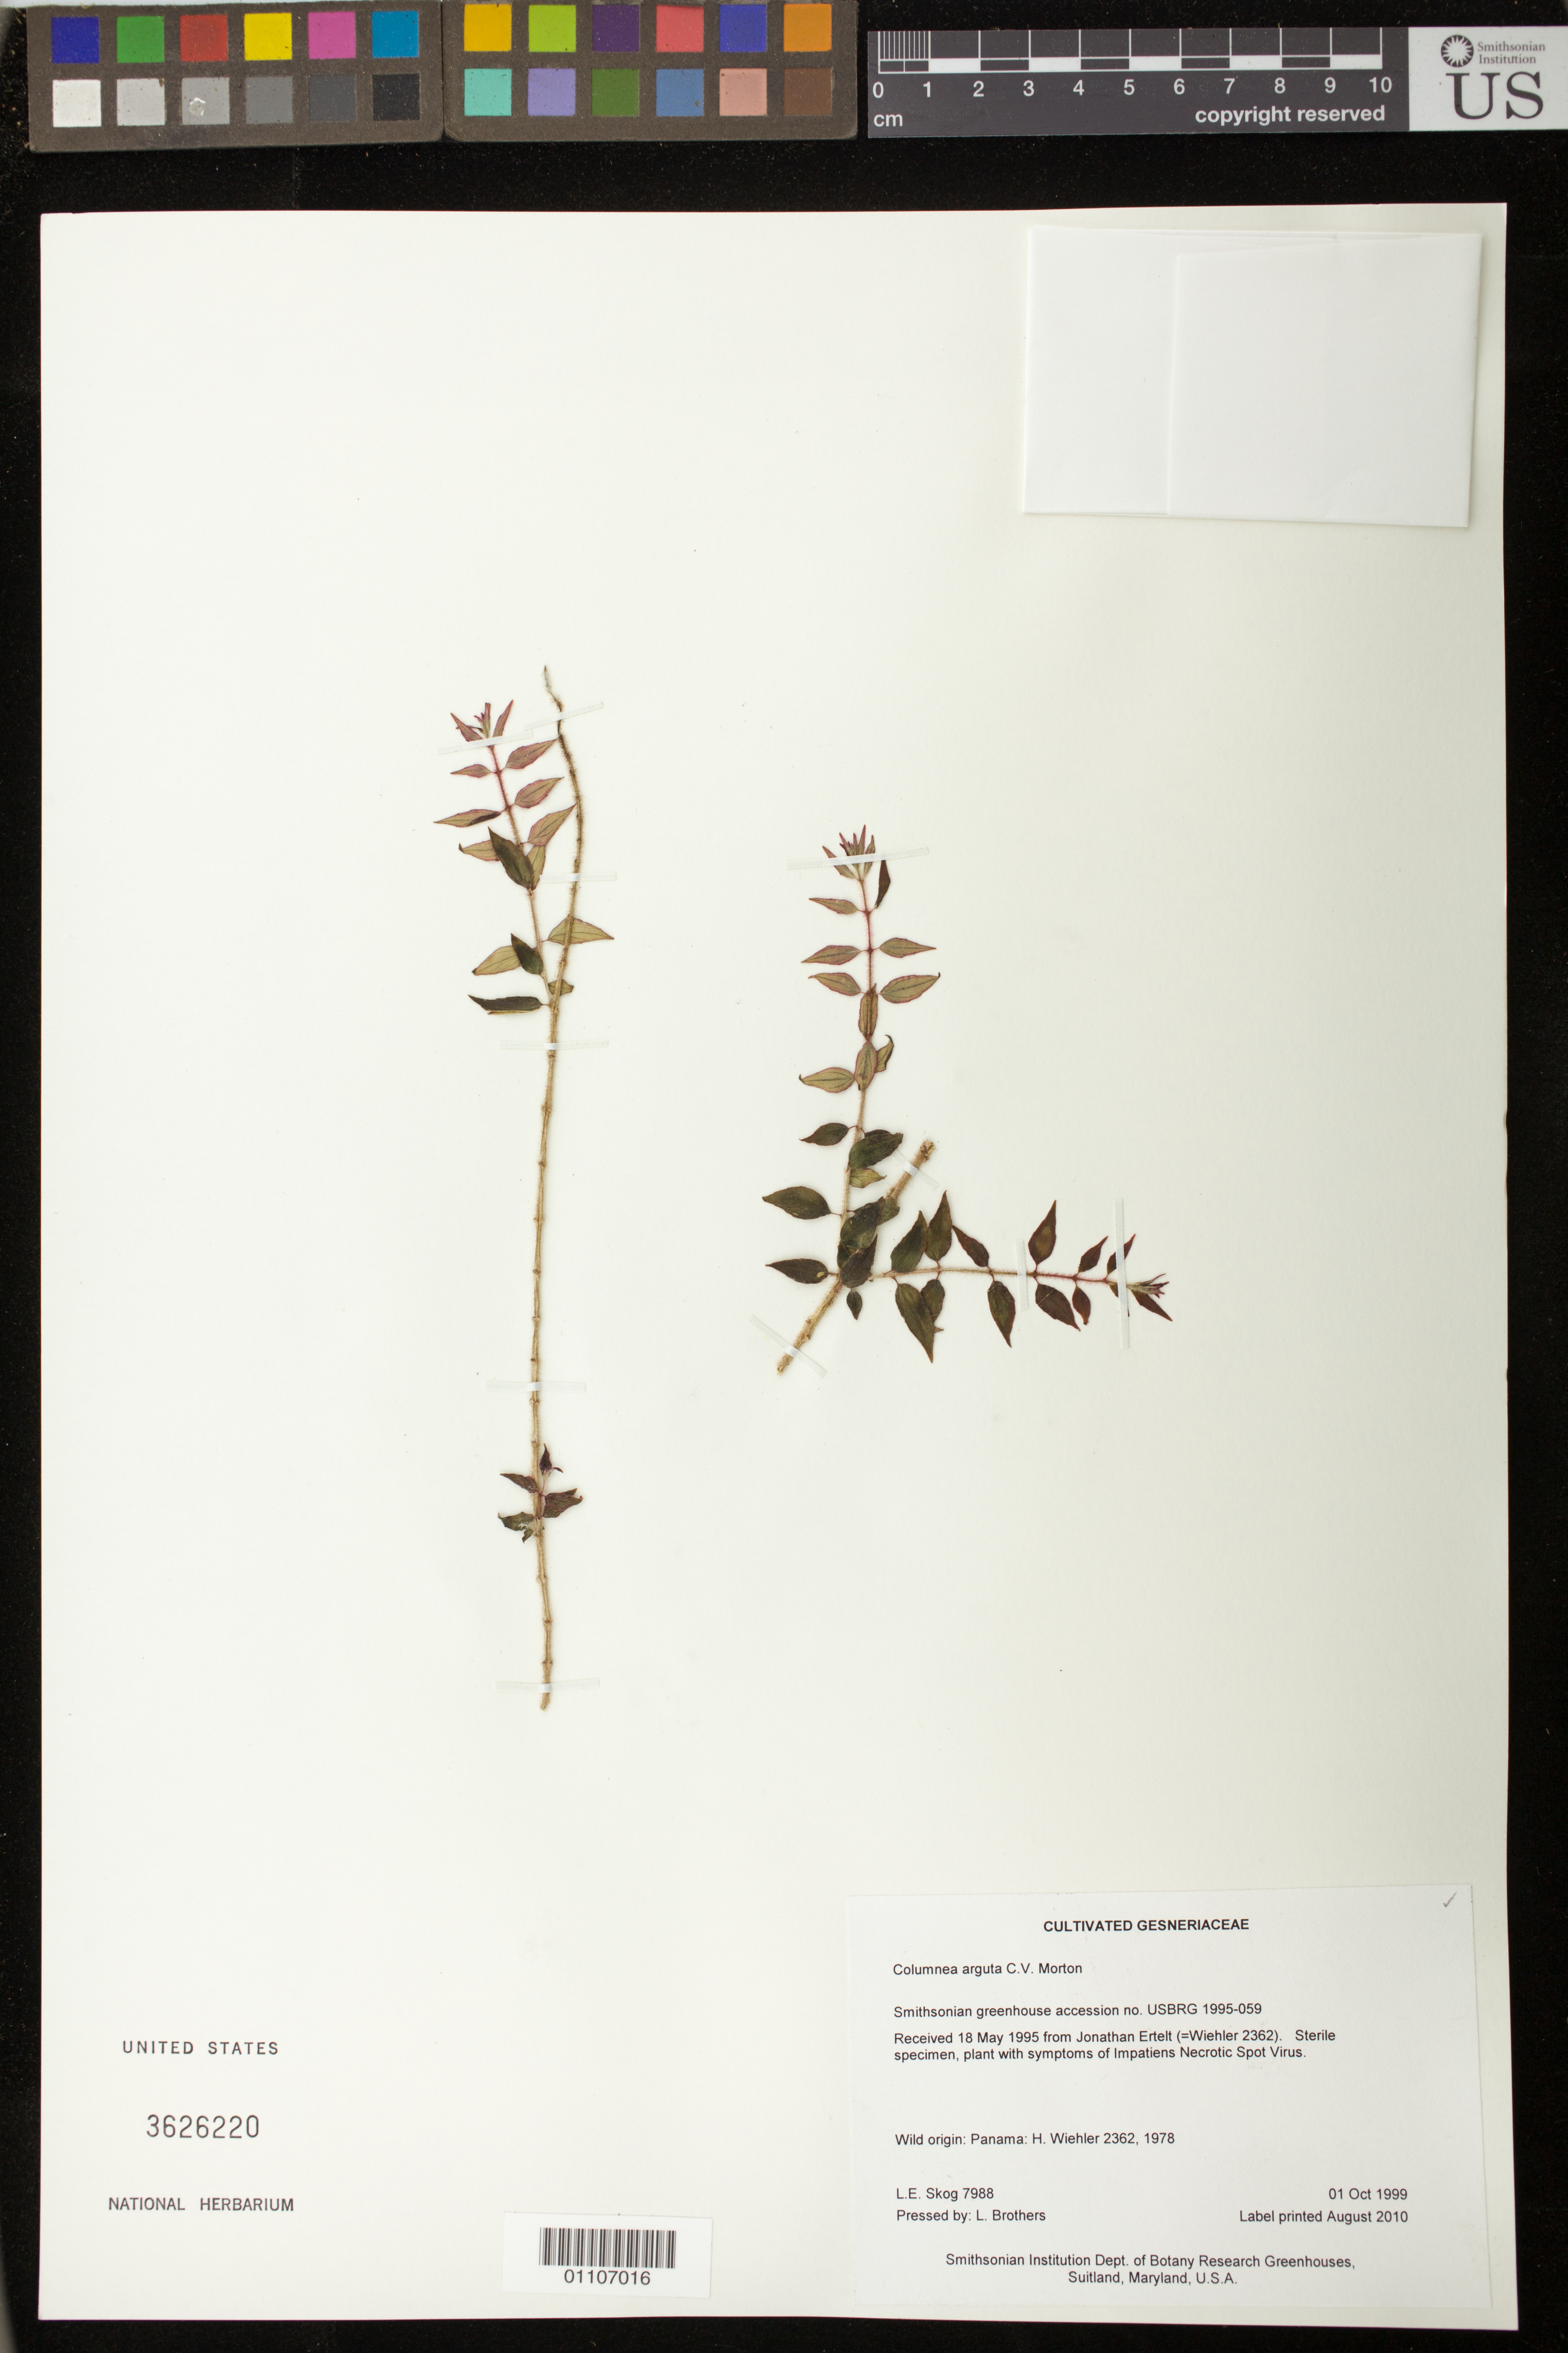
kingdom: Plantae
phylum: Tracheophyta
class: Magnoliopsida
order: Lamiales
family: Gesneriaceae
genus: Columnea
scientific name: Columnea arguta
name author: C.V. Morton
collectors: L. E. Skog & L. Brothers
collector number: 7988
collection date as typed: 01 Oct 1999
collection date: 1999-10-01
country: Panama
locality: Smithsonian Institution Dept. of Botany Research Greenhouses, Suitland, Maryland, U.S.A.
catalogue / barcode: US 3626220